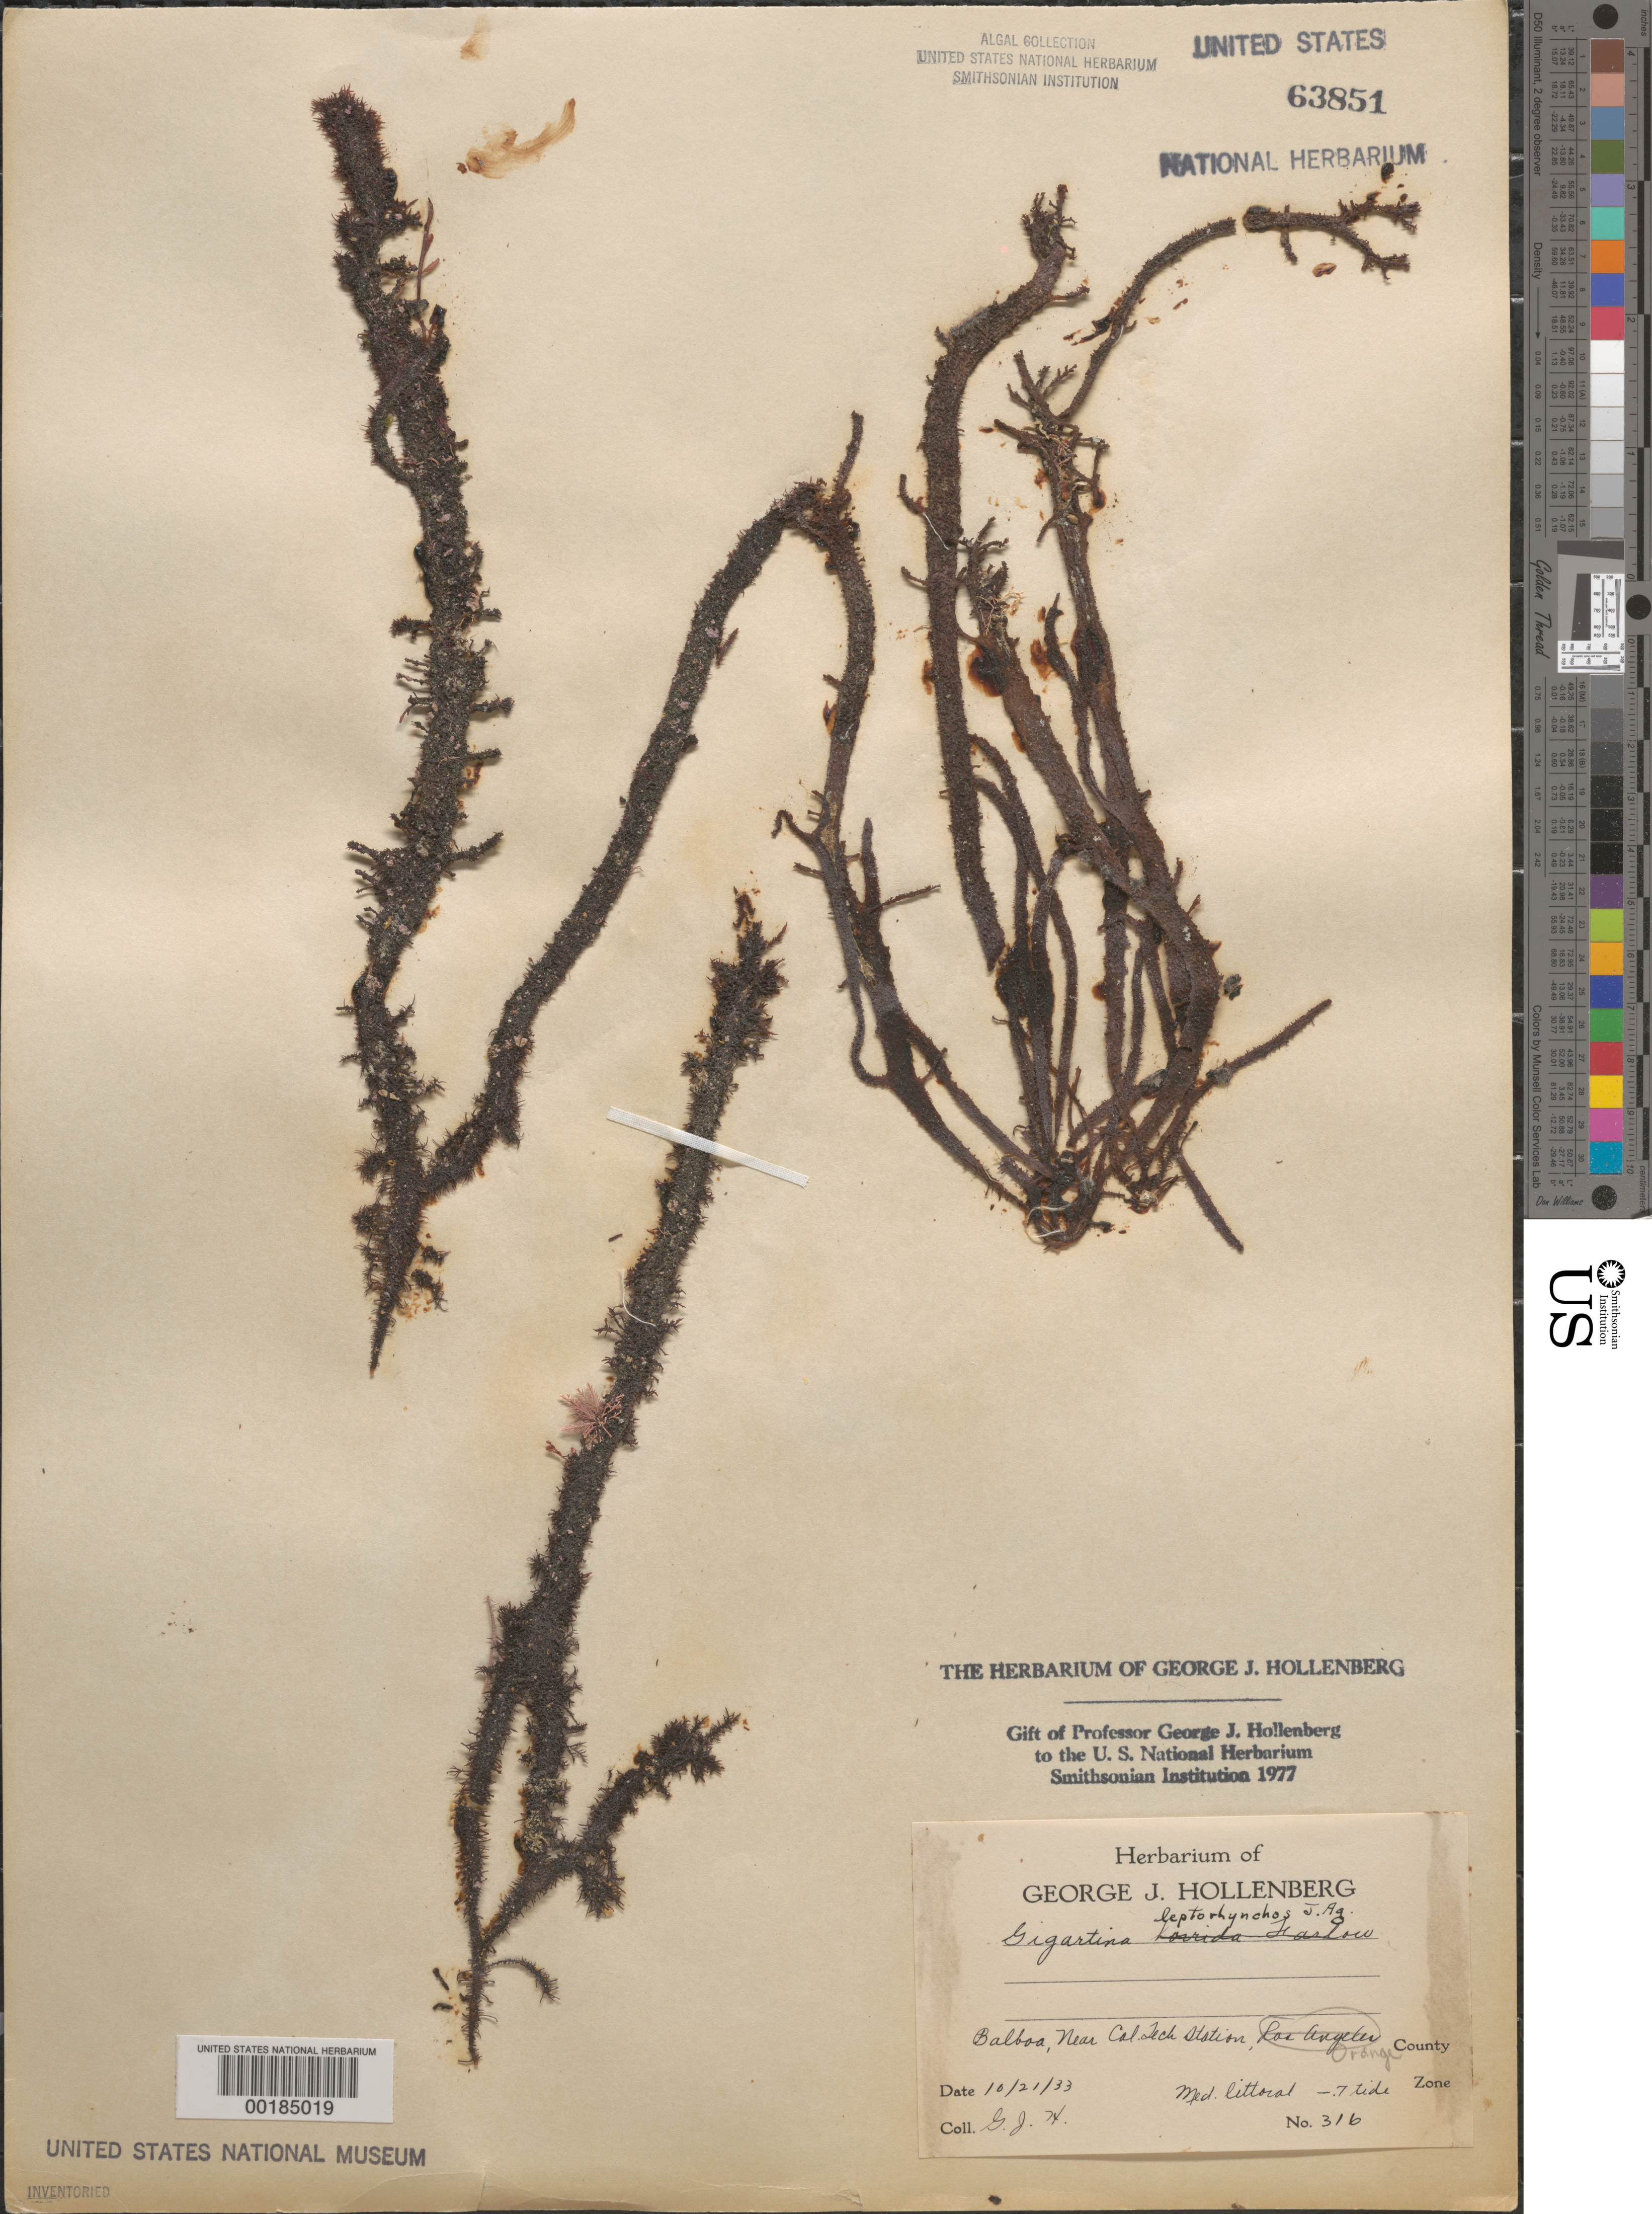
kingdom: Plantae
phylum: Rhodophyta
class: Florideophyceae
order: Gigartinales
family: Gigartinaceae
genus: Mazzaella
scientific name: Mazzaella leptorhynchos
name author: (J. Agardh) Leister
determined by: Algae name updating Project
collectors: G. Hollenberg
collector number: GJH 316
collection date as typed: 21 Oct 1933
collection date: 1933-10-21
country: United States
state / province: California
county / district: Orange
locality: Balboa, near California Institute of Technology station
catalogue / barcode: US 63851